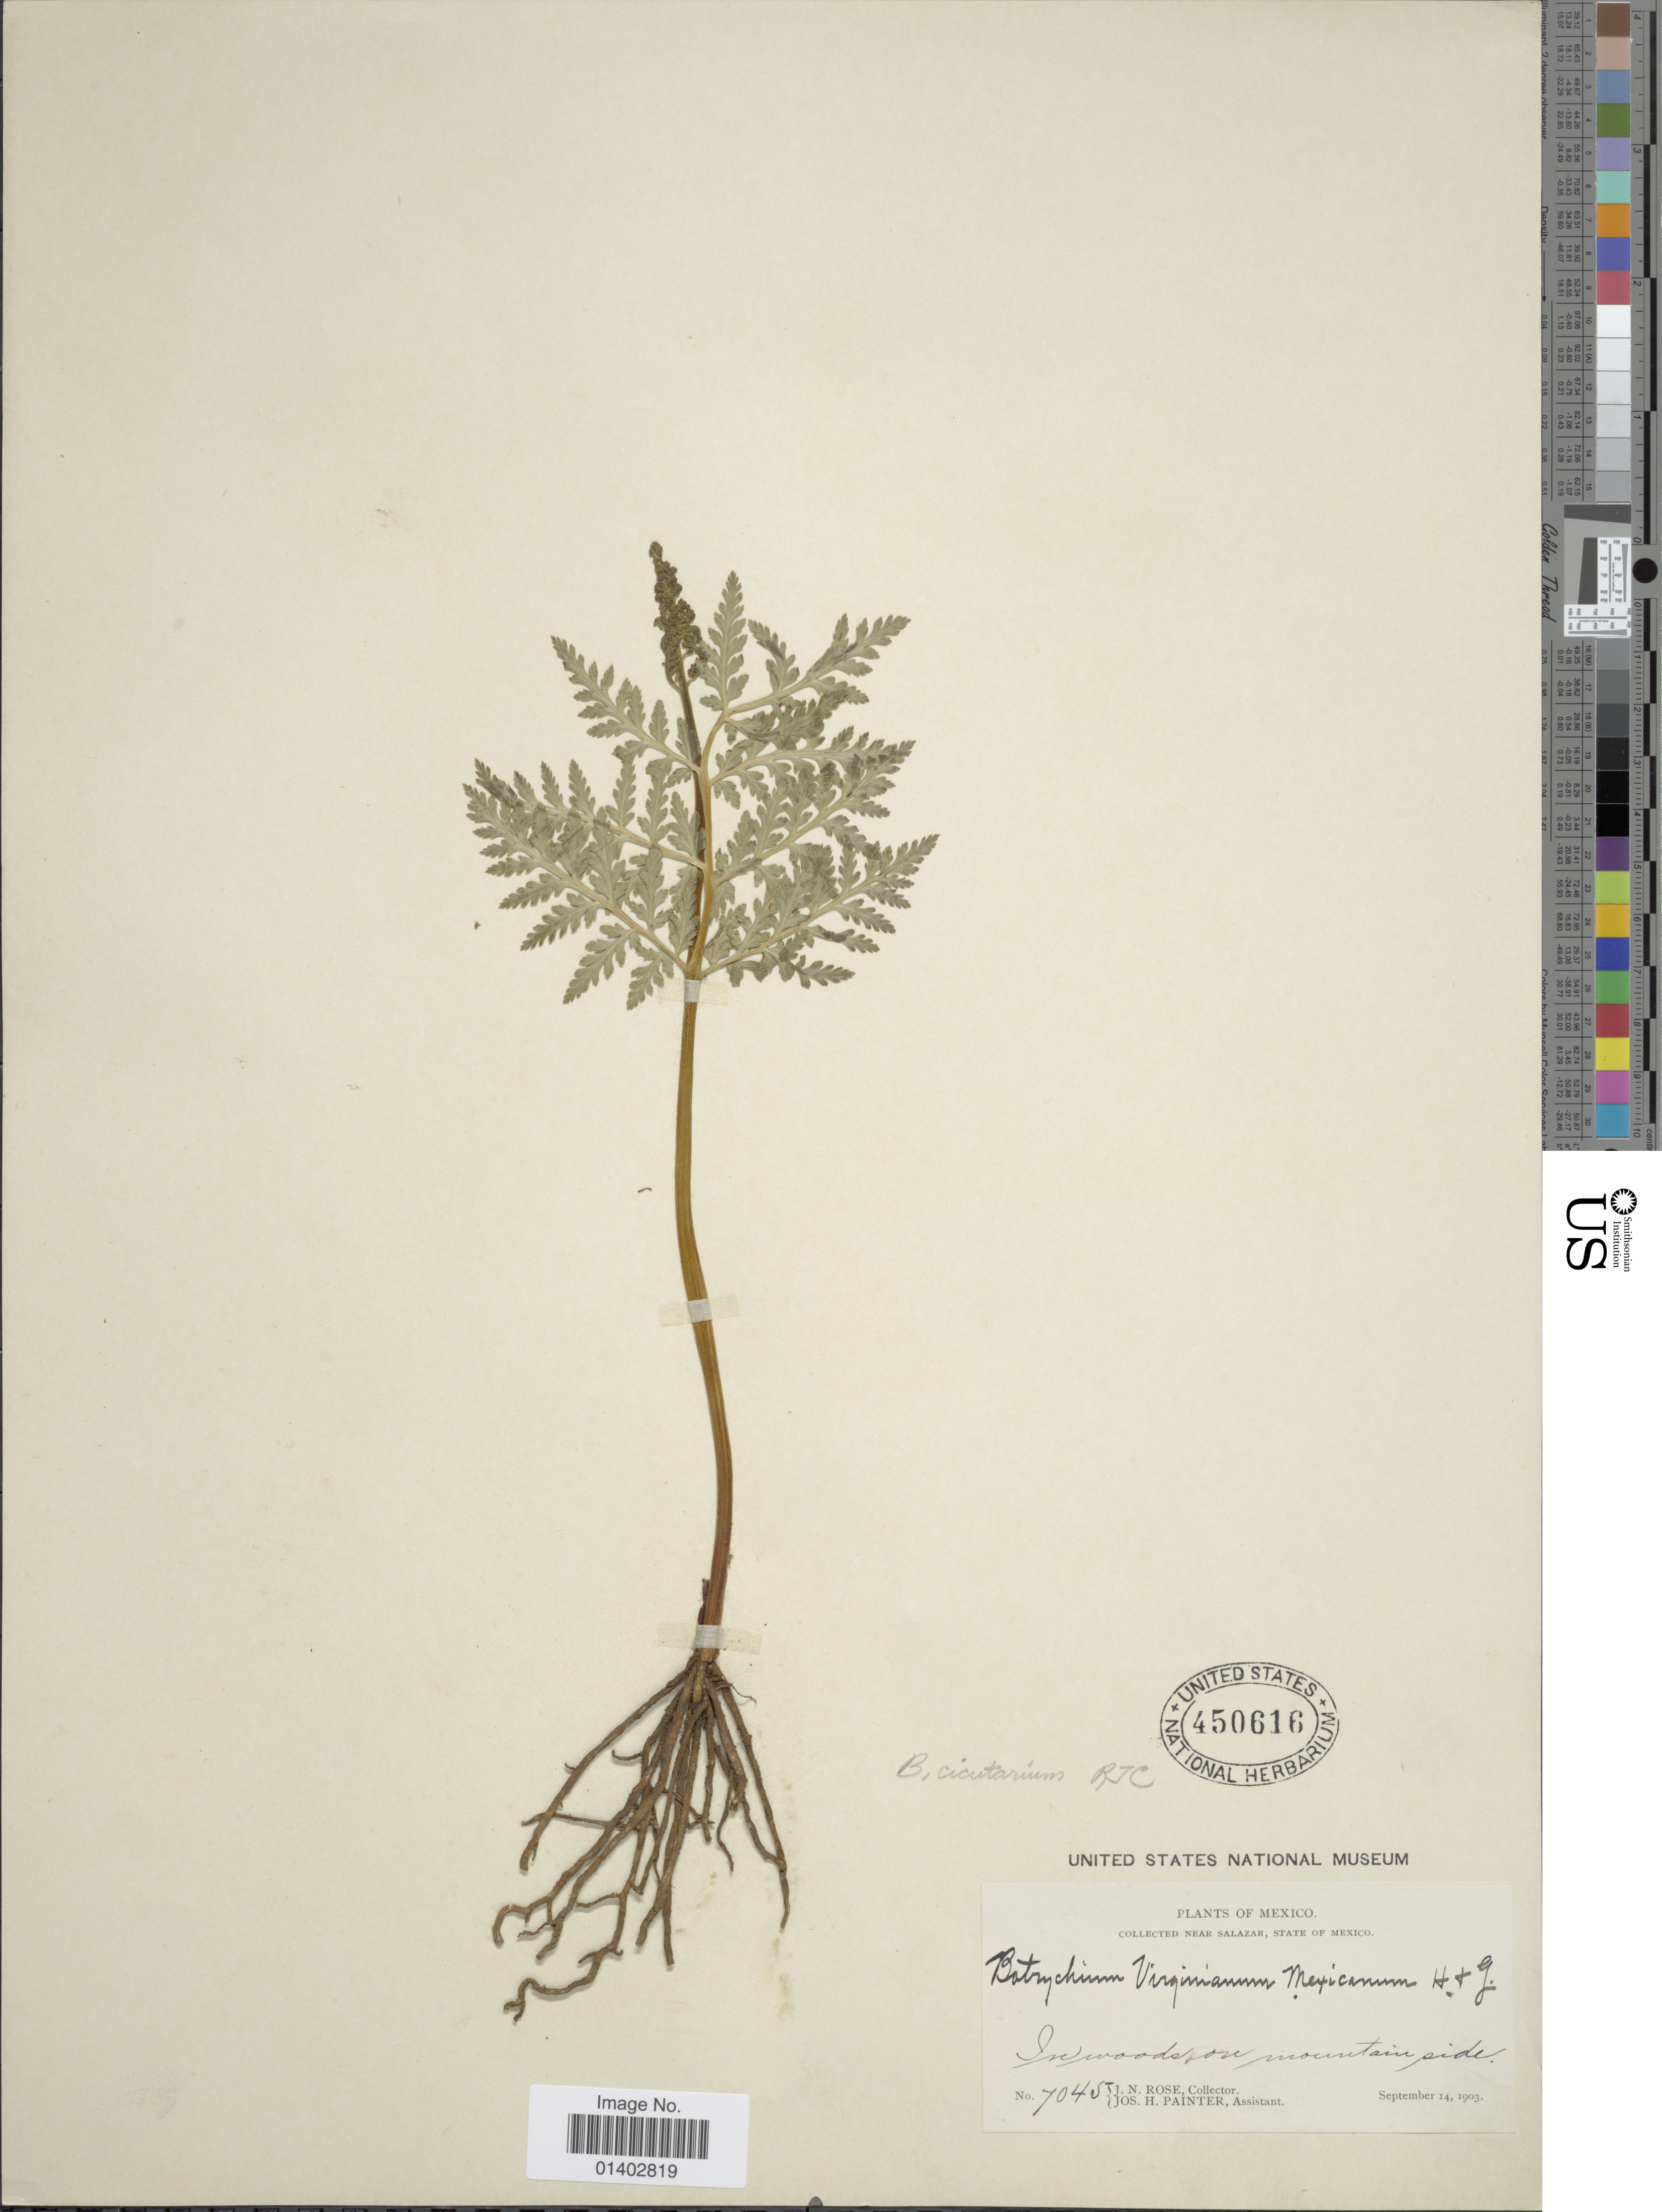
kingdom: Plantae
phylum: Tracheophyta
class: Polypodiopsida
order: Ophioglossales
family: Ophioglossaceae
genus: Botrychium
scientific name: Botrychium virginianum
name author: (L.) Sw.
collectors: J. N. Rose & J. H. Painter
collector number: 7045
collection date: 1903-09-14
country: Mexico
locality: Near Salazar, in woods on mountain side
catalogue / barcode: US 450616